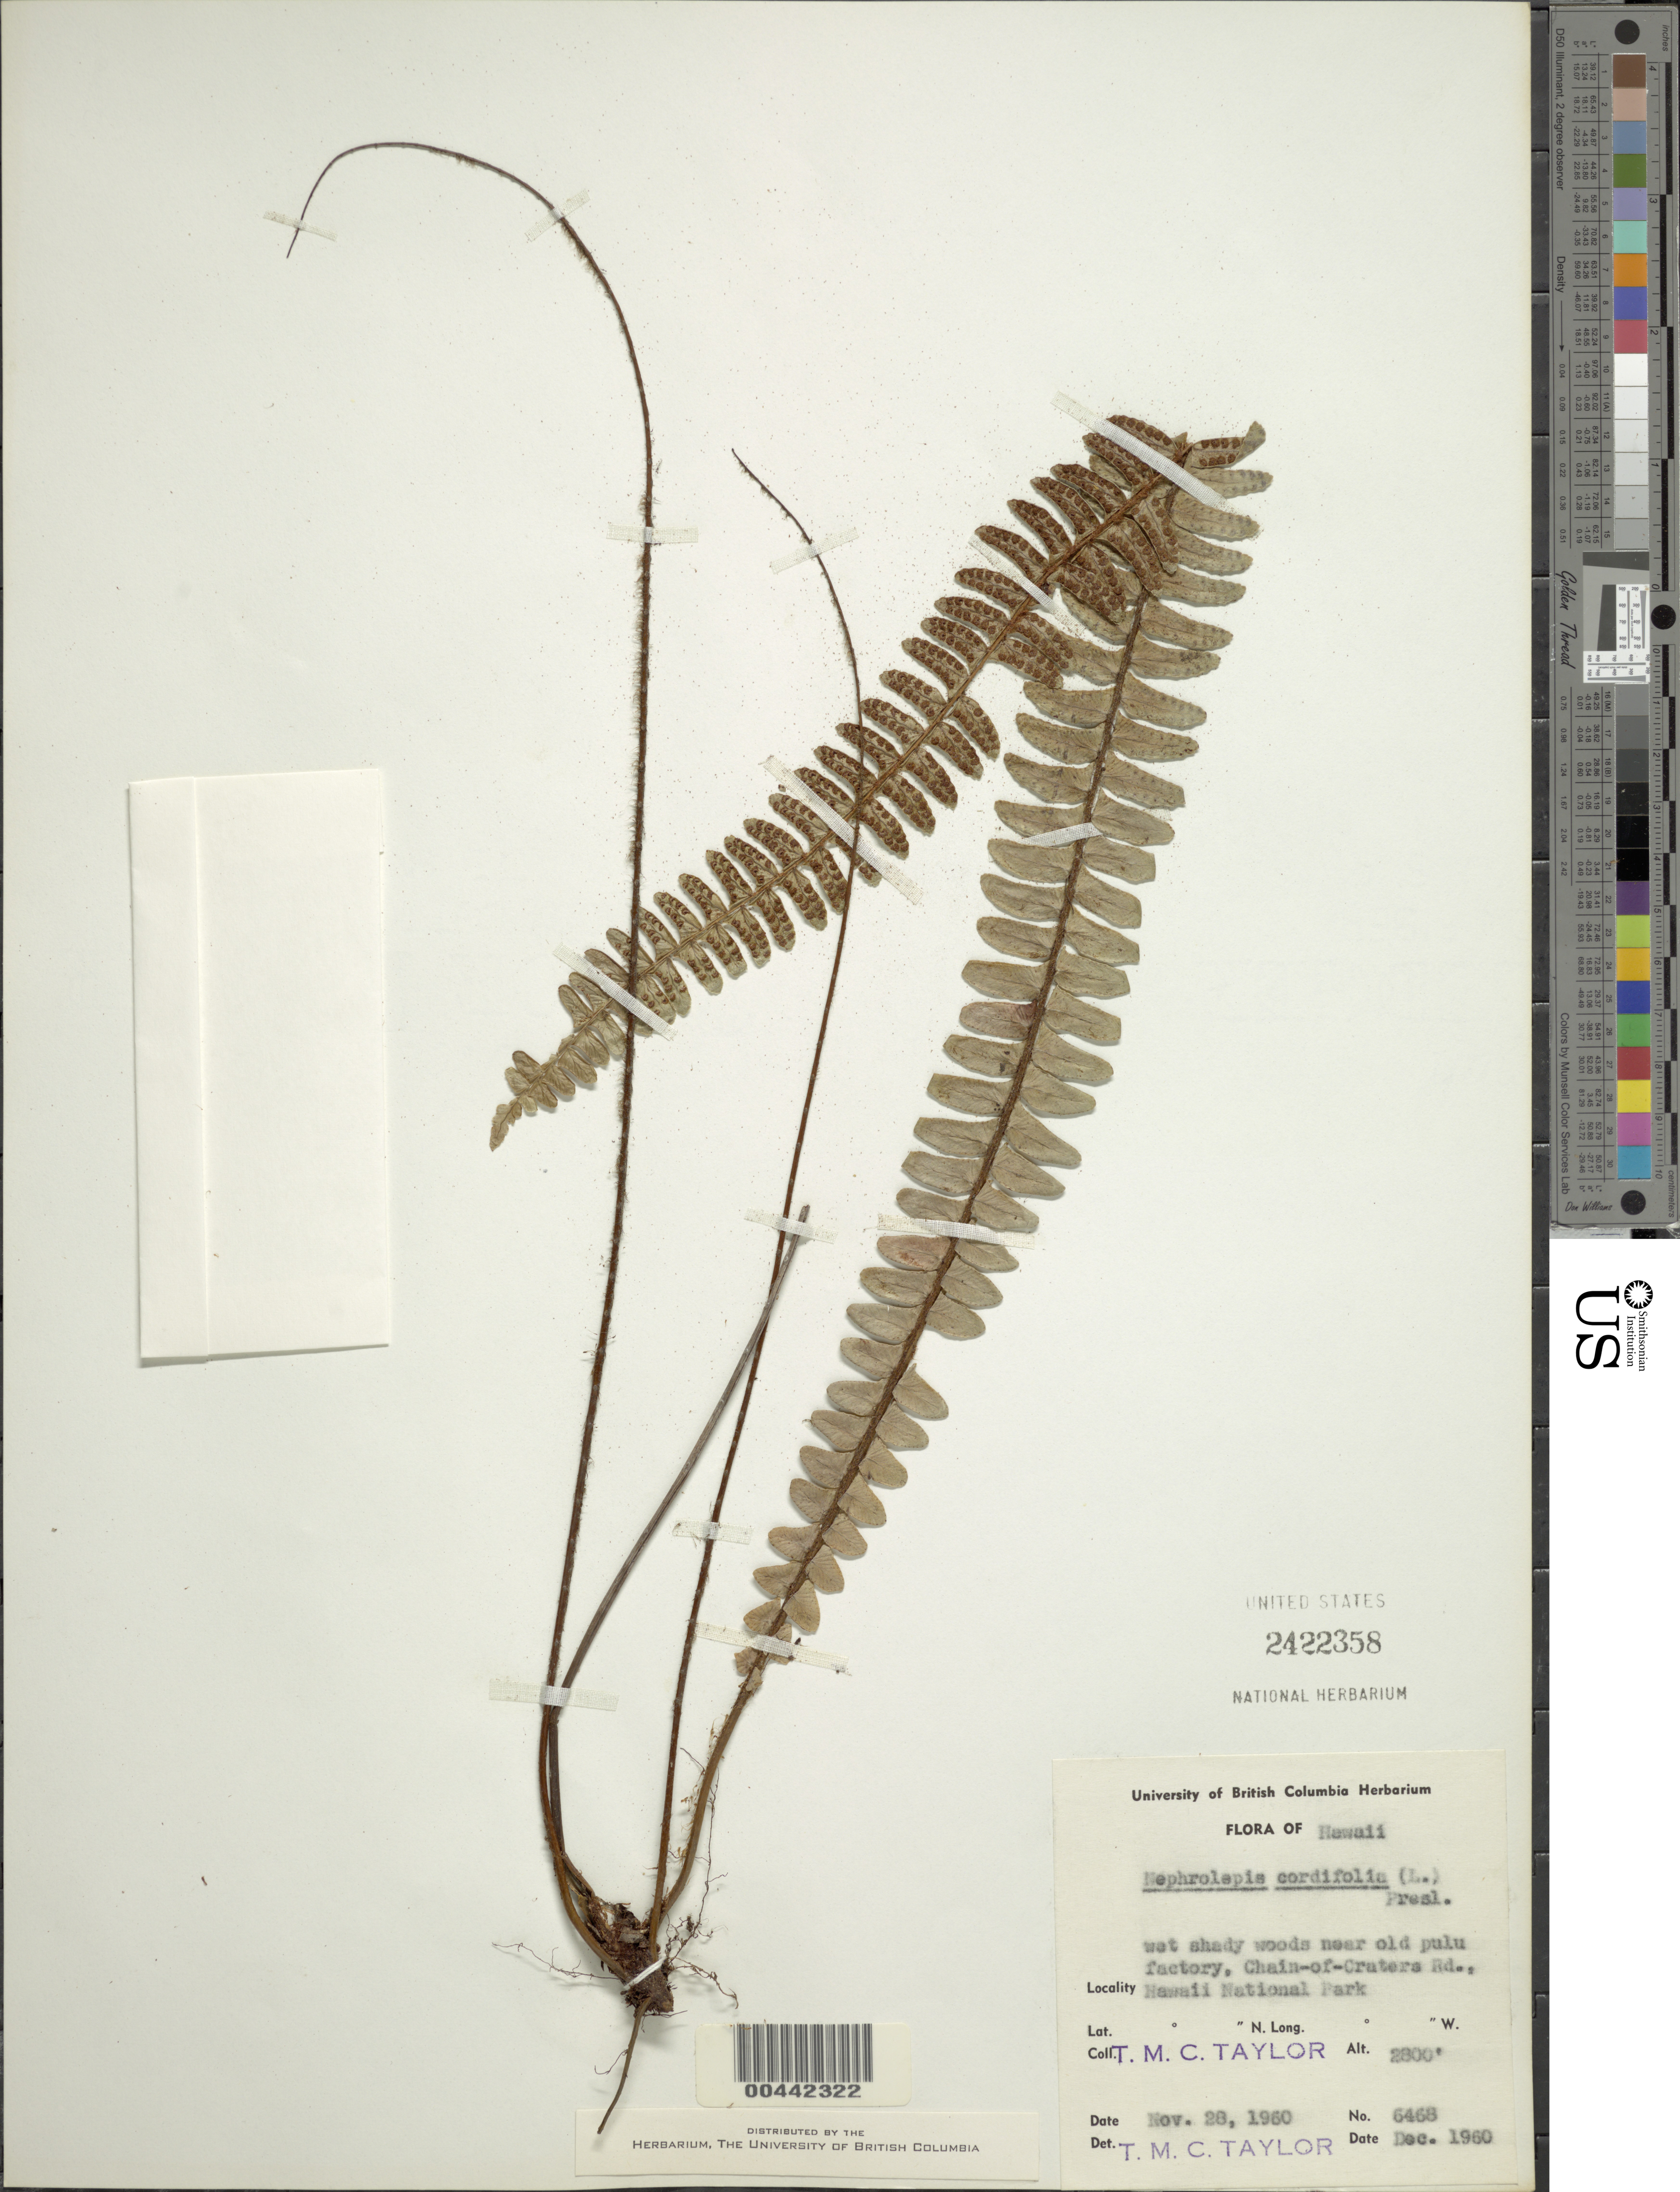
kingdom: Plantae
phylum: Tracheophyta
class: Polypodiopsida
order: Polypodiales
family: Nephrolepidaceae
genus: Nephrolepis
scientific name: Nephrolepis cordifolia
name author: (L.) C. Presl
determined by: Taylor, T. M. C.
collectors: T. M. C. Taylor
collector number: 5466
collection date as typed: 28 Nov 1960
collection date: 1960-11-28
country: United States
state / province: Hawaii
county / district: Honolulu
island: Oahu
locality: Near old pulu factory, Chain-of-Craters Rd., Hawaii National Park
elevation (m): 853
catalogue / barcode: US 2422358